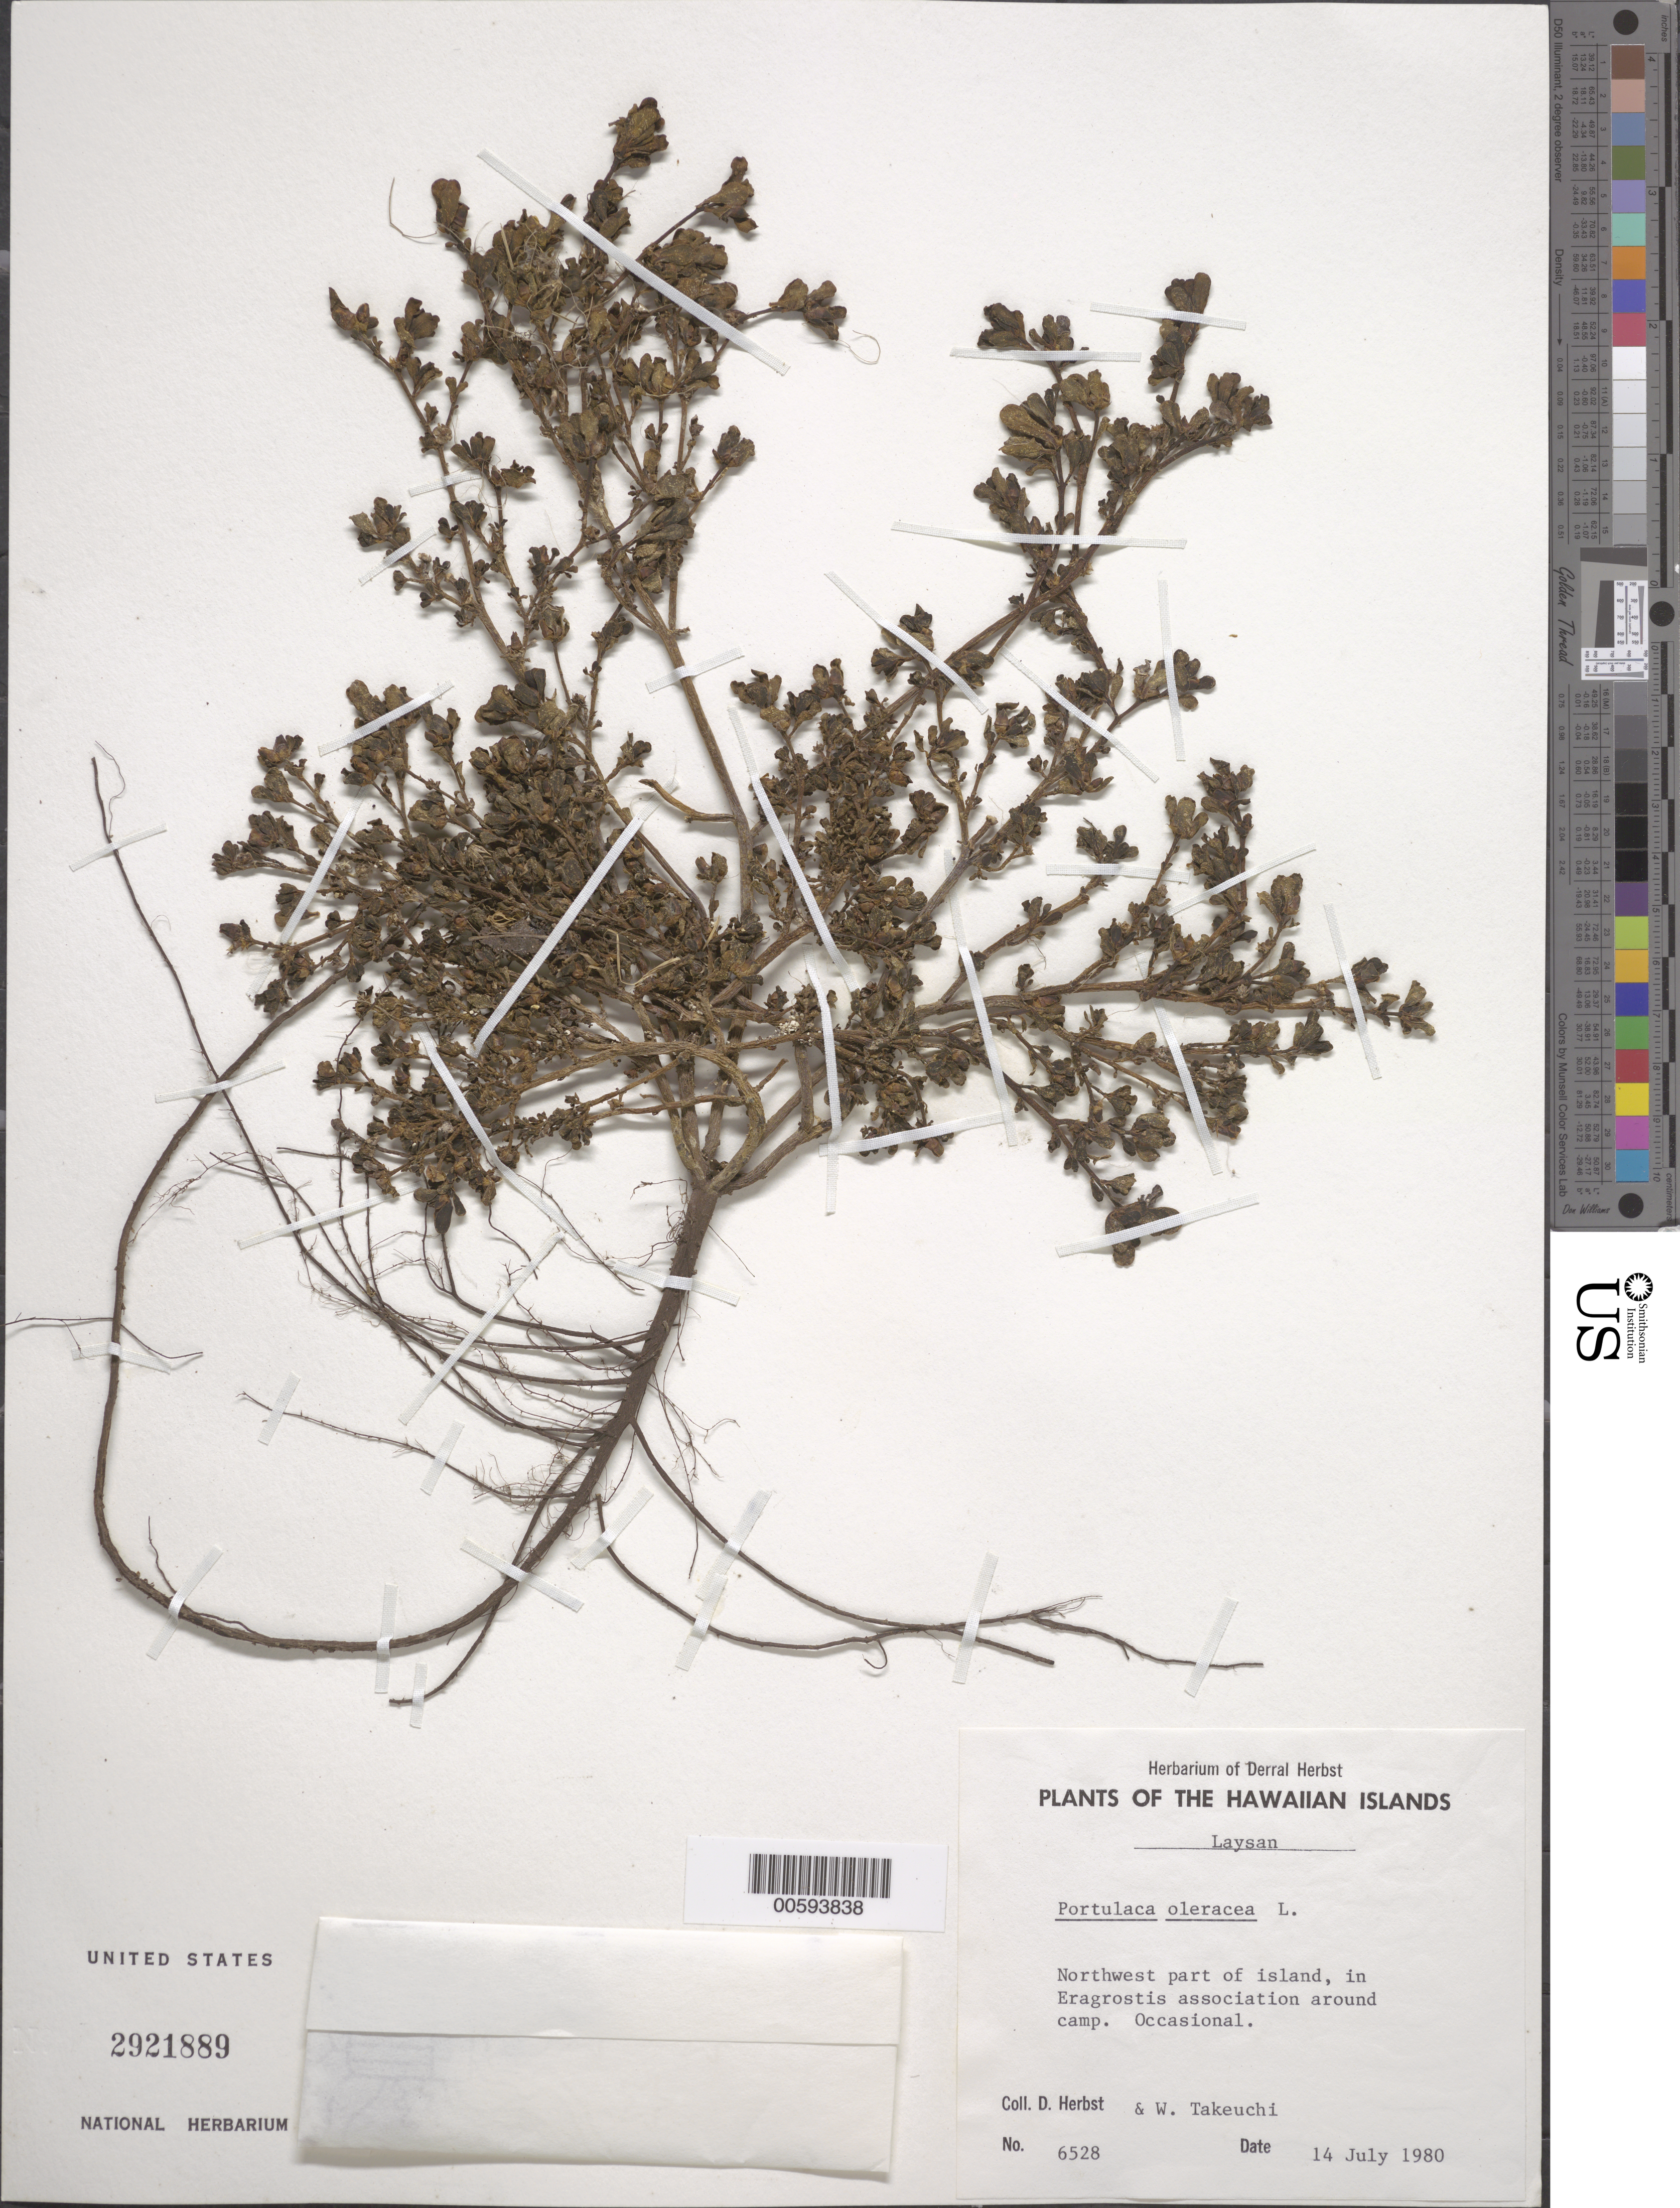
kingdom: Plantae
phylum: Tracheophyta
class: Magnoliopsida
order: Caryophyllales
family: Portulacaceae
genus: Portulaca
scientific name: Portulaca oleracea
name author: L.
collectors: D. Herbst & W. Takeuchi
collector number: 6528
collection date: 1980-07-14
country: United States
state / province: Hawaii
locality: The Hawaiian Islands. Laysan. Northwest part of island.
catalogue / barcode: US 2921889